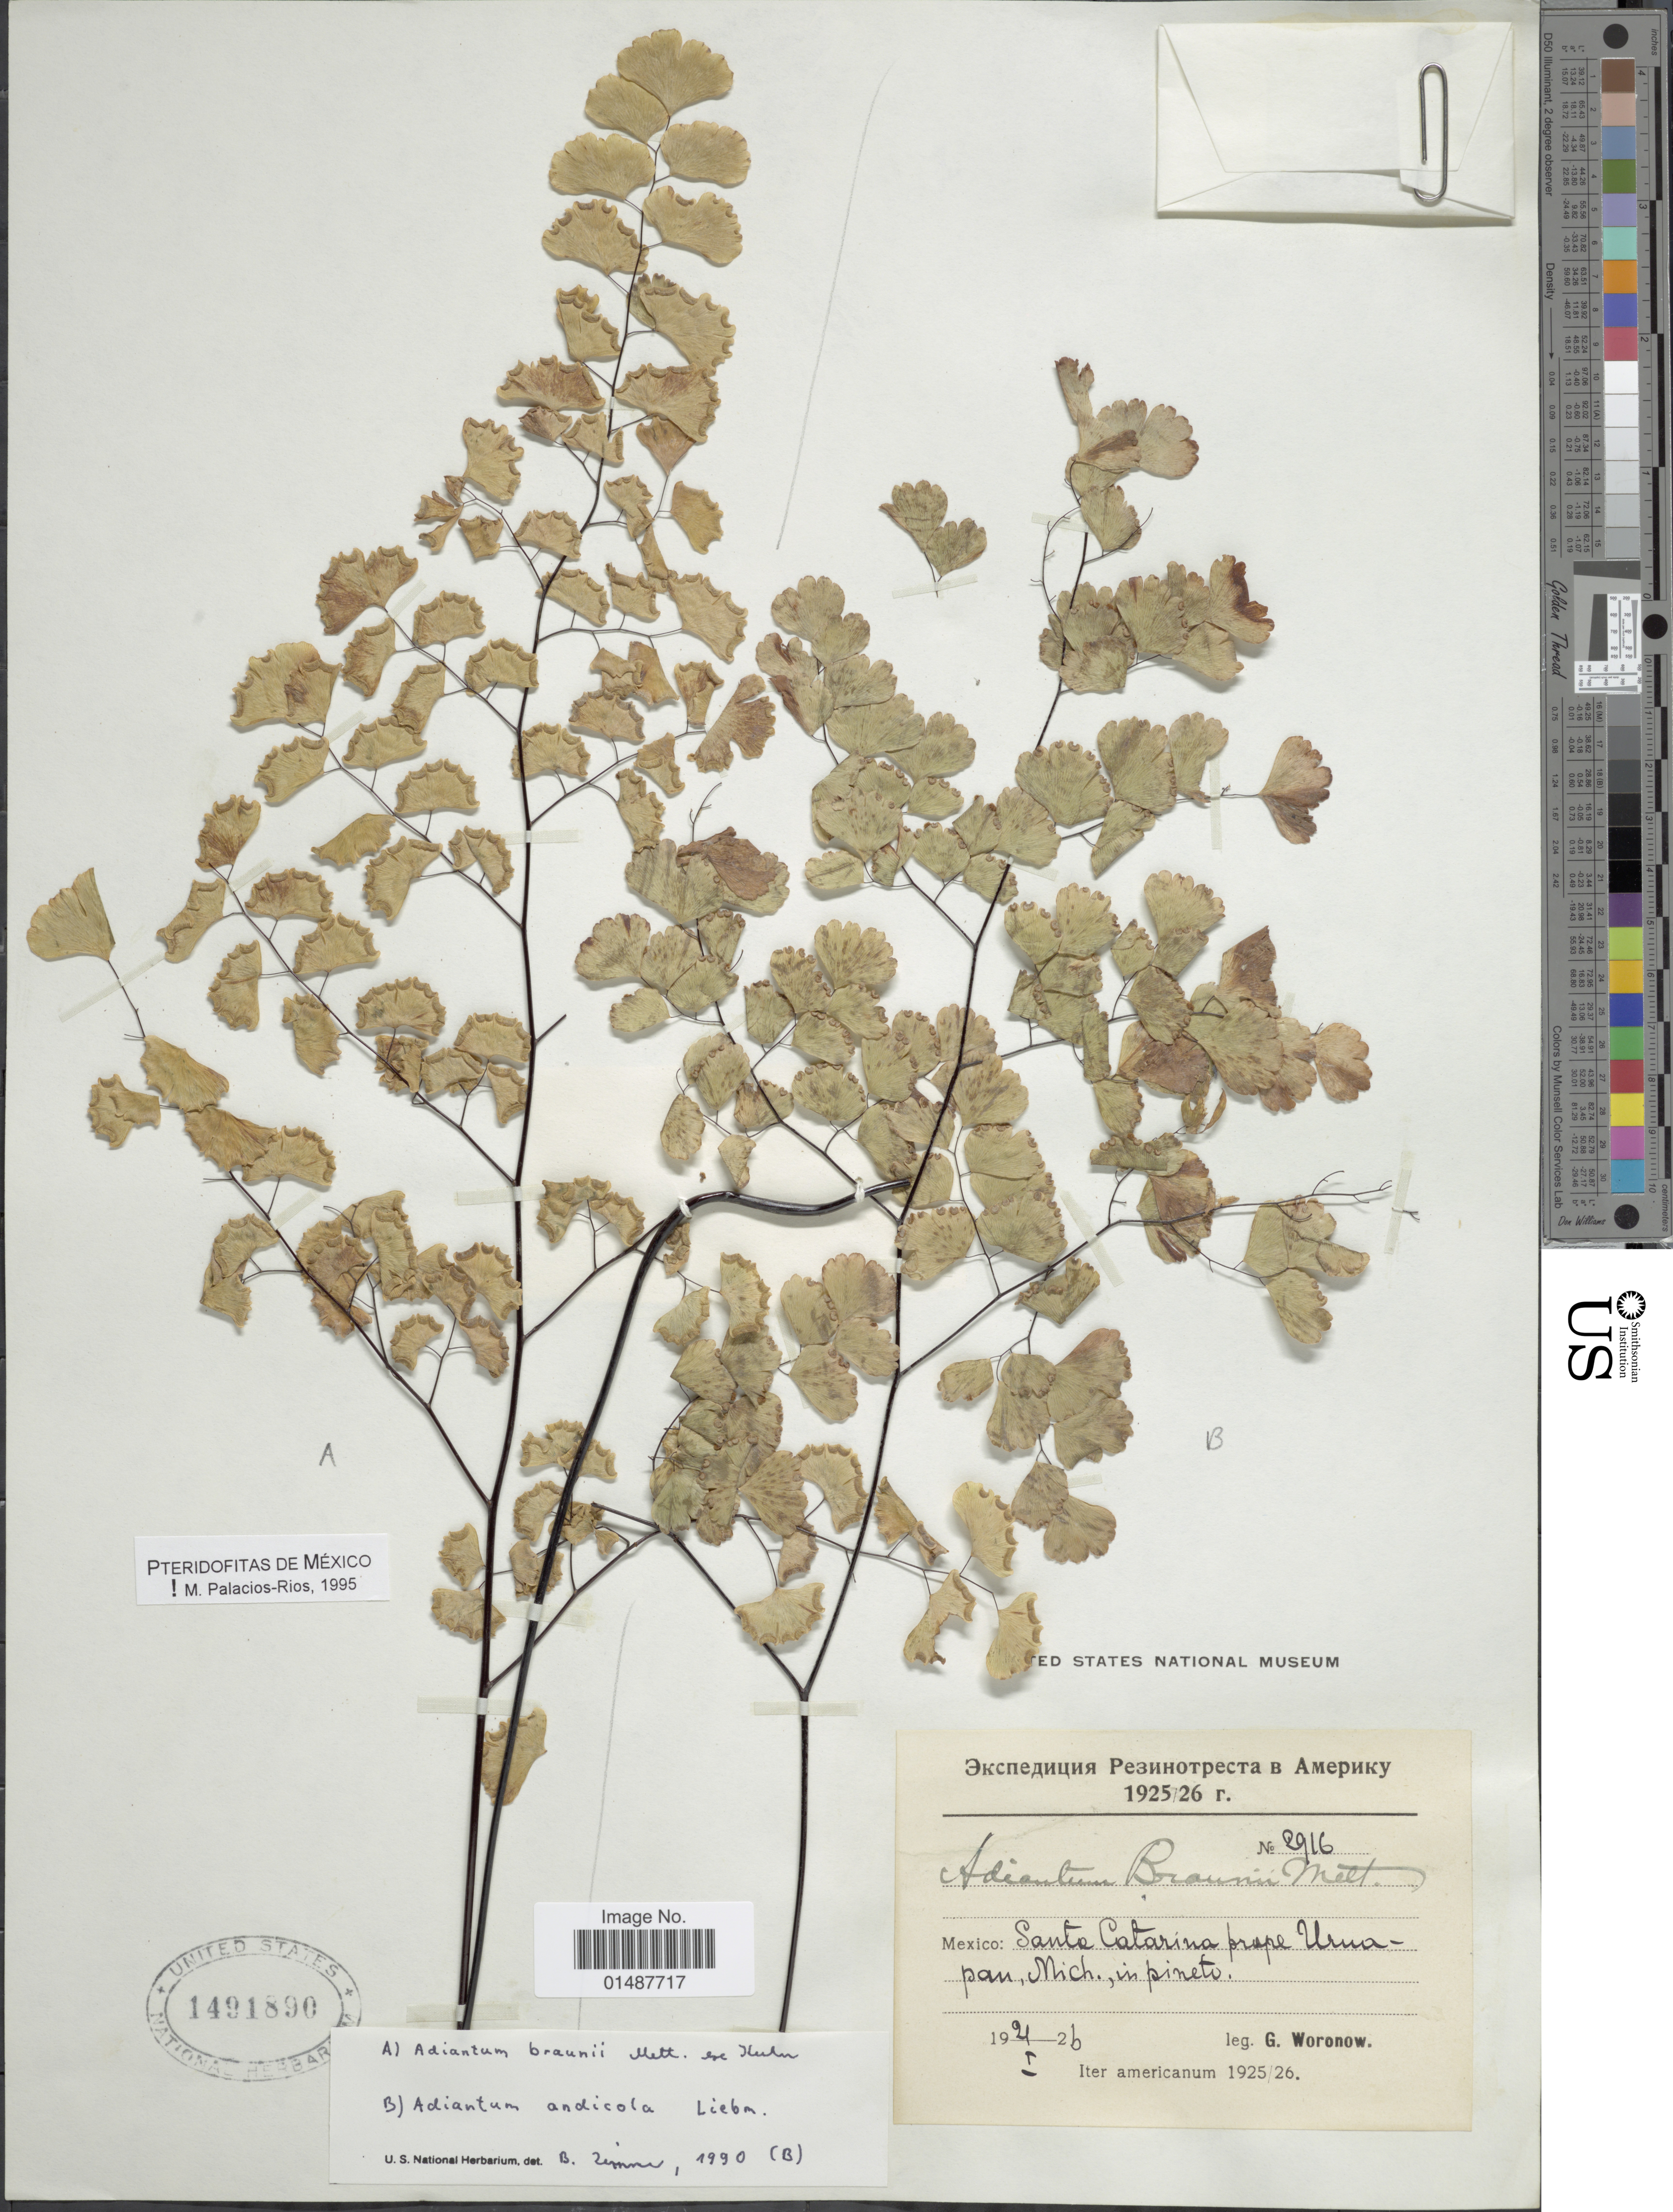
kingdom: Plantae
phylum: Tracheophyta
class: Polypodiopsida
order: Polypodiales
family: Pteridaceae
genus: Adiantum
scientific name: Adiantum braunii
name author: Mett. ex Kuhn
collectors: G. Woronow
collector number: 2916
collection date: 1926-01-21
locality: Sante Catarina prape Uruapan, Mich. in pineto [interpreted]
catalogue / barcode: US 1491890